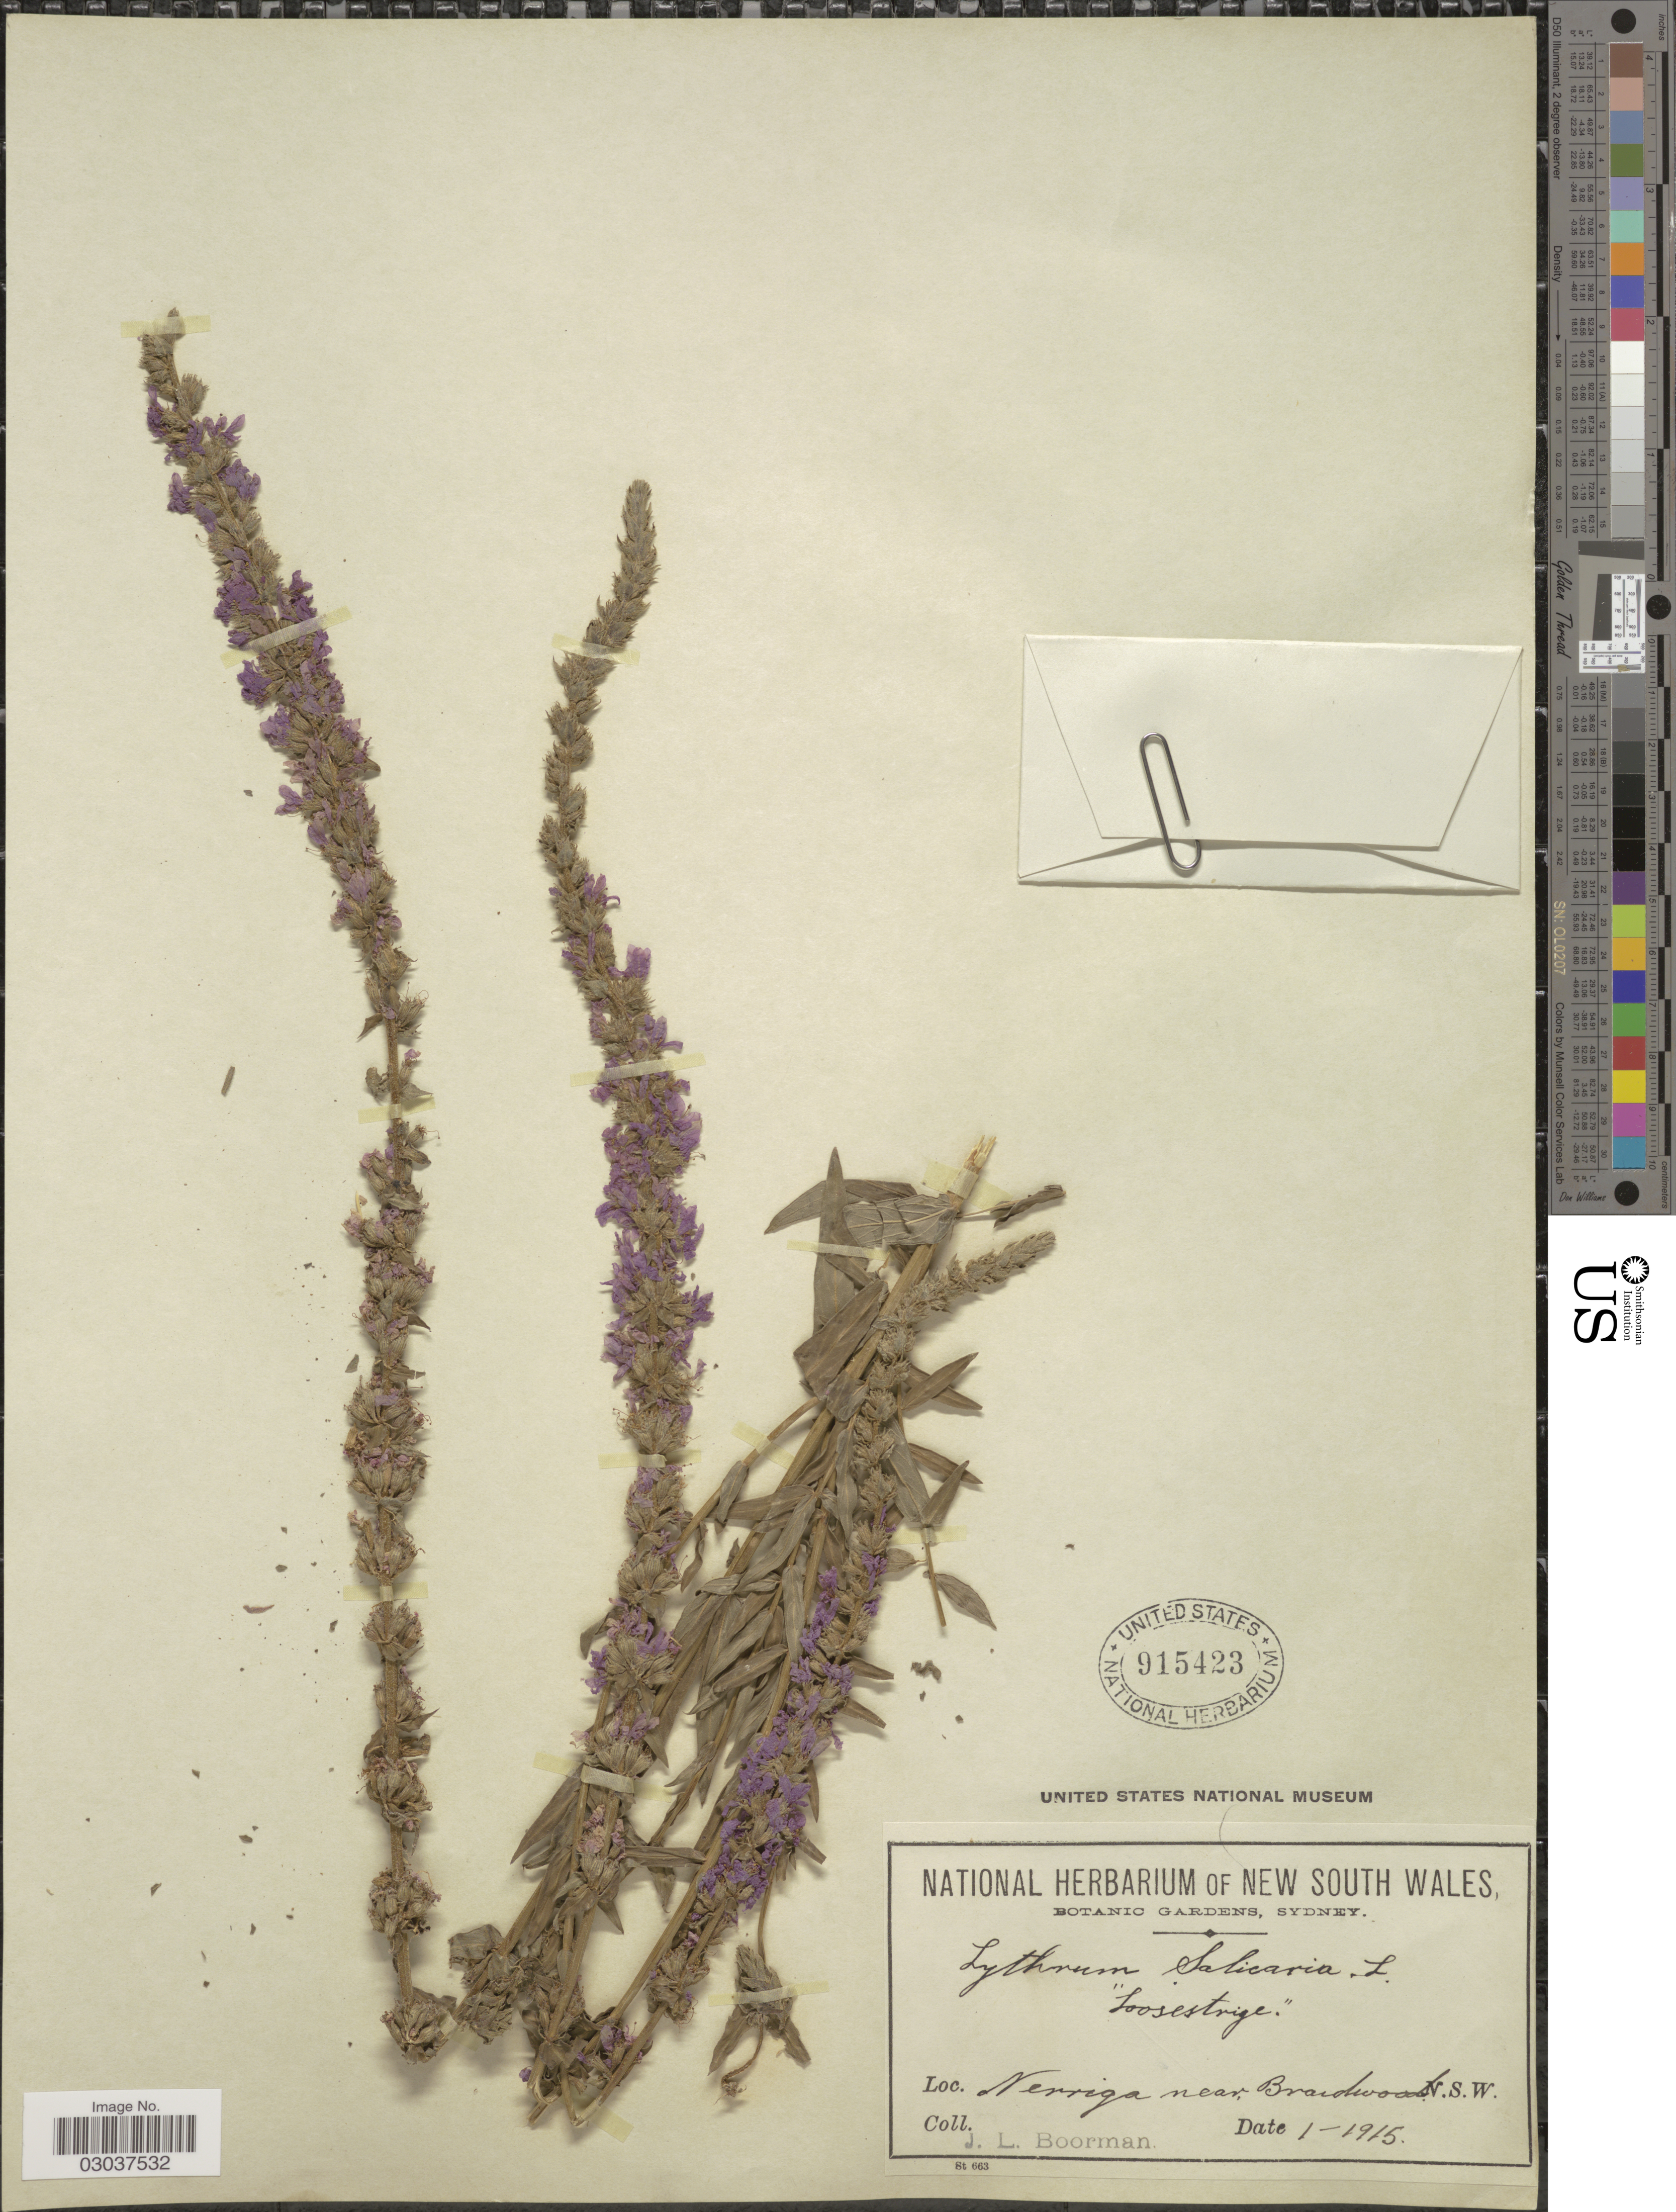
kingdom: Plantae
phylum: Tracheophyta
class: Magnoliopsida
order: Myrtales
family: Lythraceae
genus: Lythrum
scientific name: Lythrum salicaria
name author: L.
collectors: J. Boorman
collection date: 1915-01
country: Australia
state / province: New South Wales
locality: Nerriga near Braidwood.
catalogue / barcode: US 915423